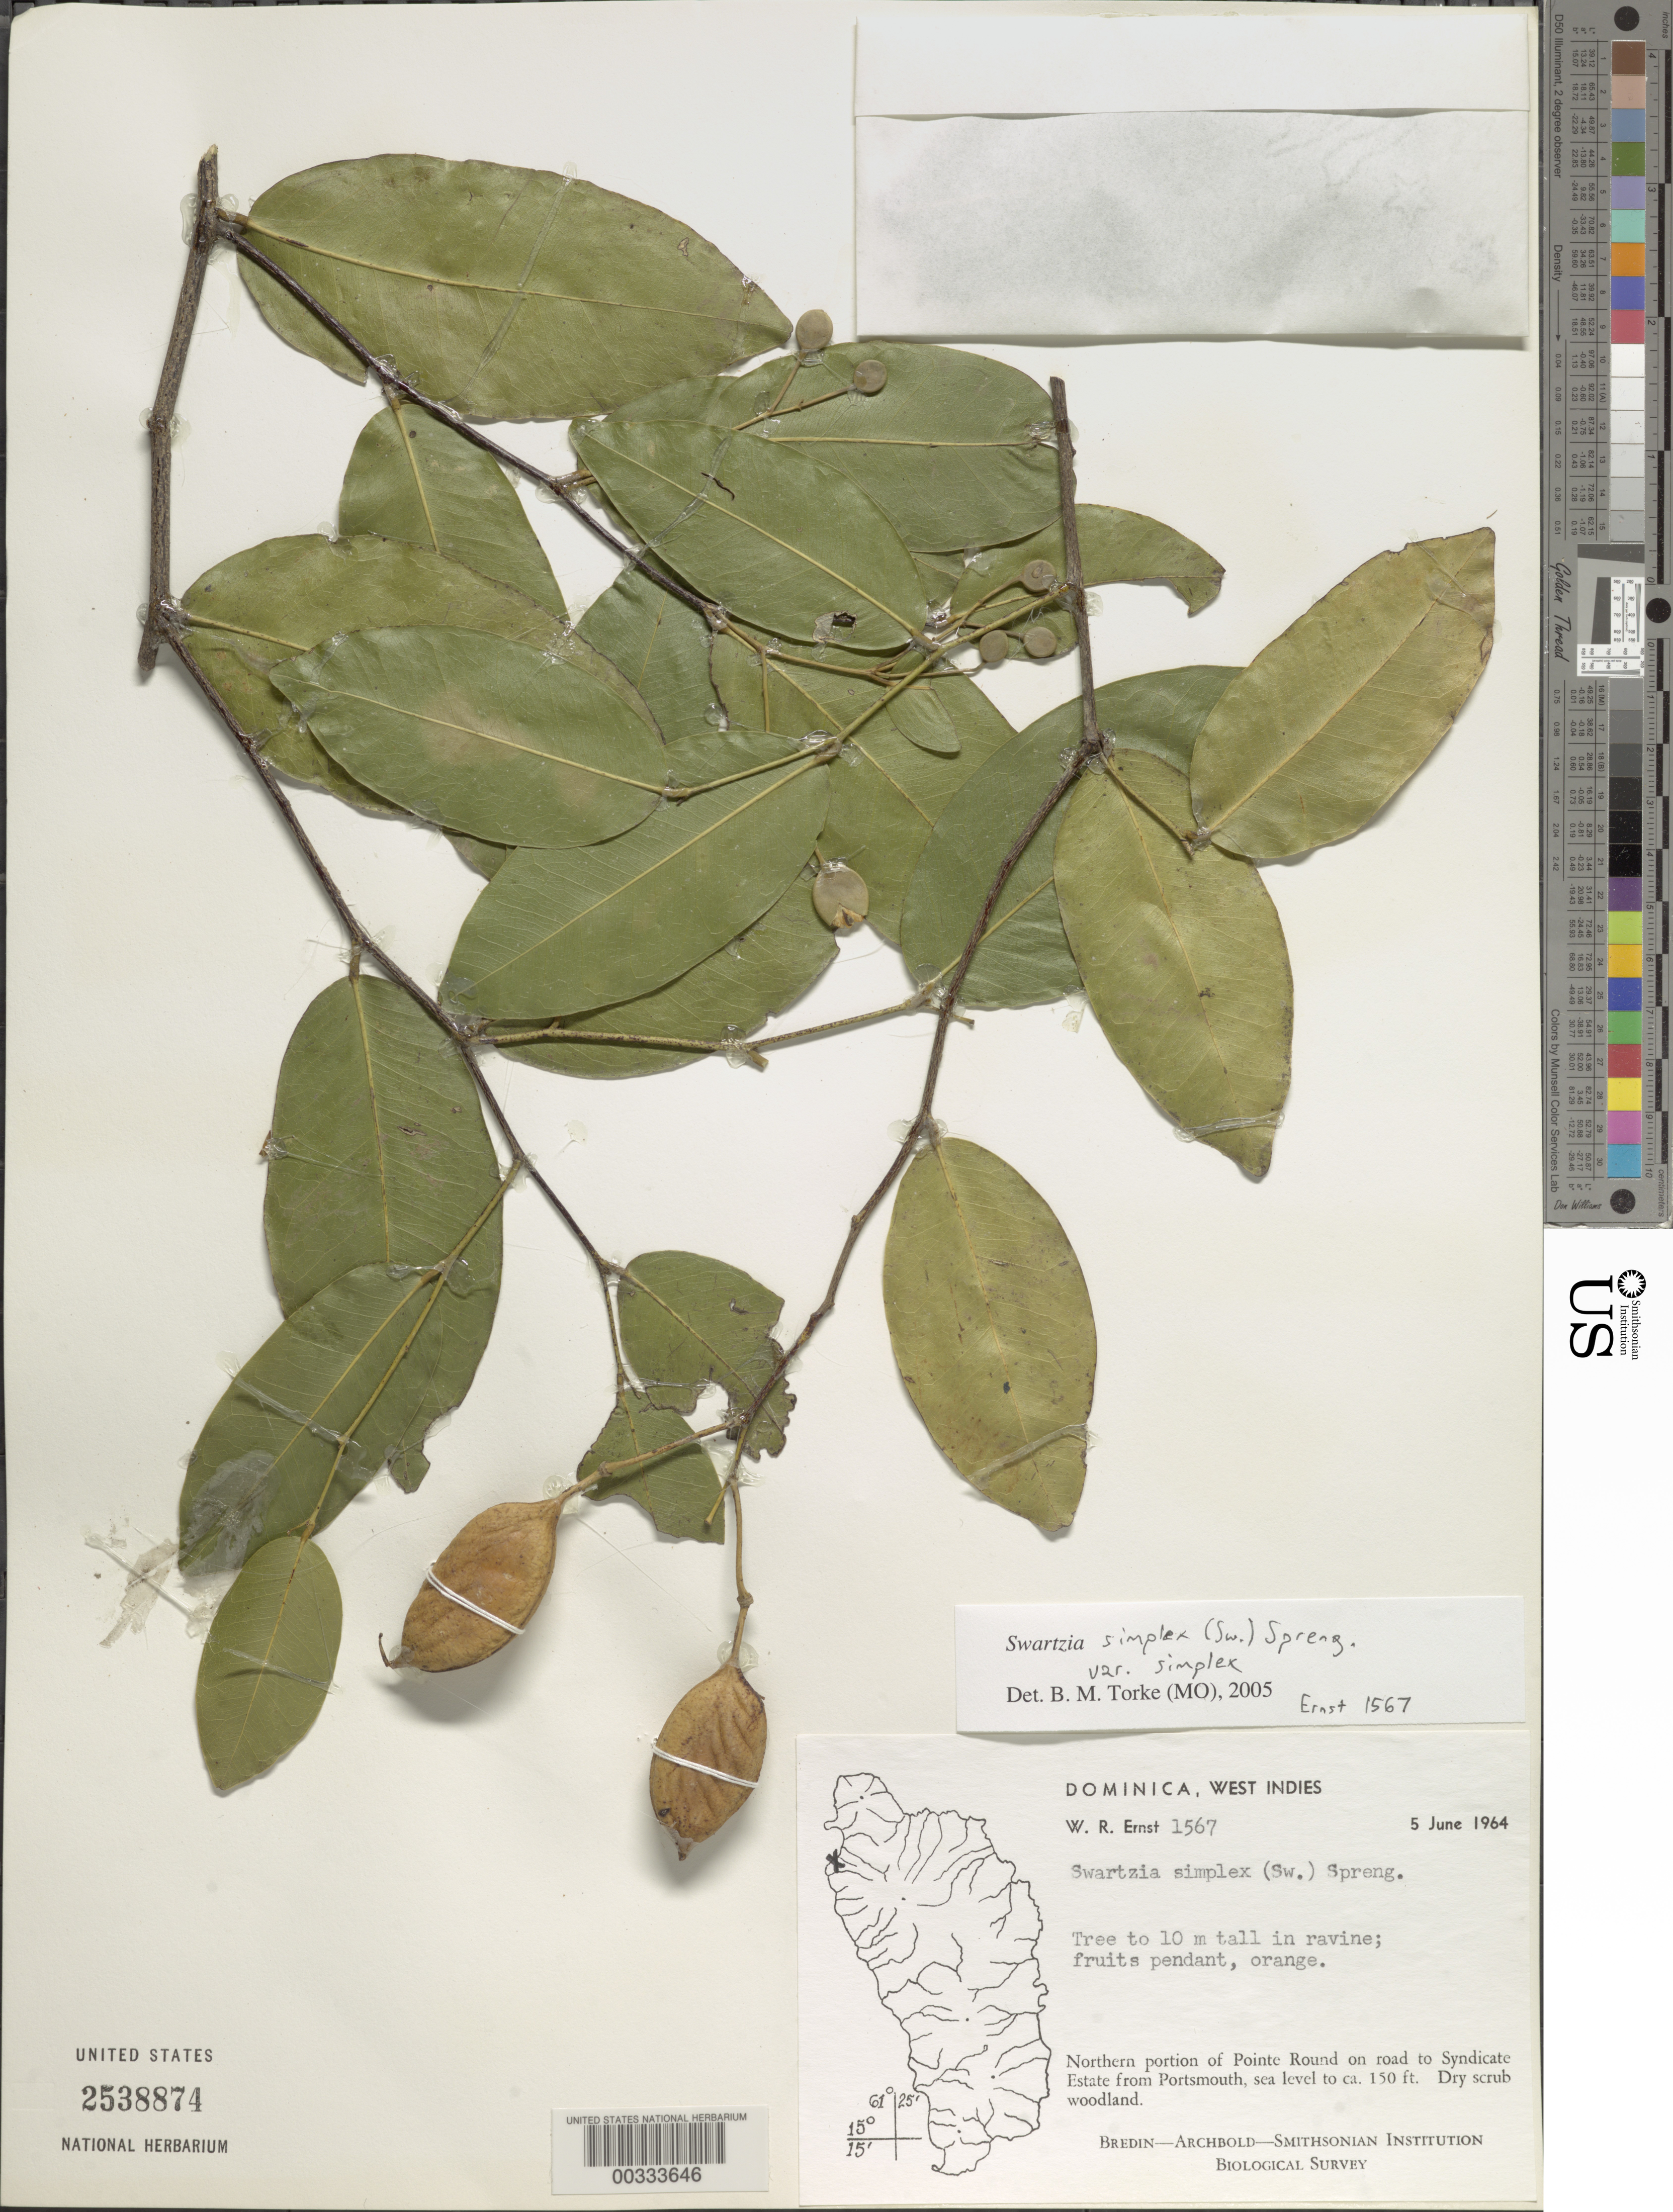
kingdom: Plantae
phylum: Tracheophyta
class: Magnoliopsida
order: Fabales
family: Fabaceae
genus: Swartzia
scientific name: Swartzia simplex var. simplex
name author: (Sw.) Spreng.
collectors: W. R. Ernst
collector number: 1567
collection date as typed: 05 Jun 1964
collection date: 1964-06-05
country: Dominica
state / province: St. John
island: Dominica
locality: Northern portion of pointe road to syndicate estate from portsmouth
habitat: Dry scrub woodland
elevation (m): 0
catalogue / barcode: US 2538874